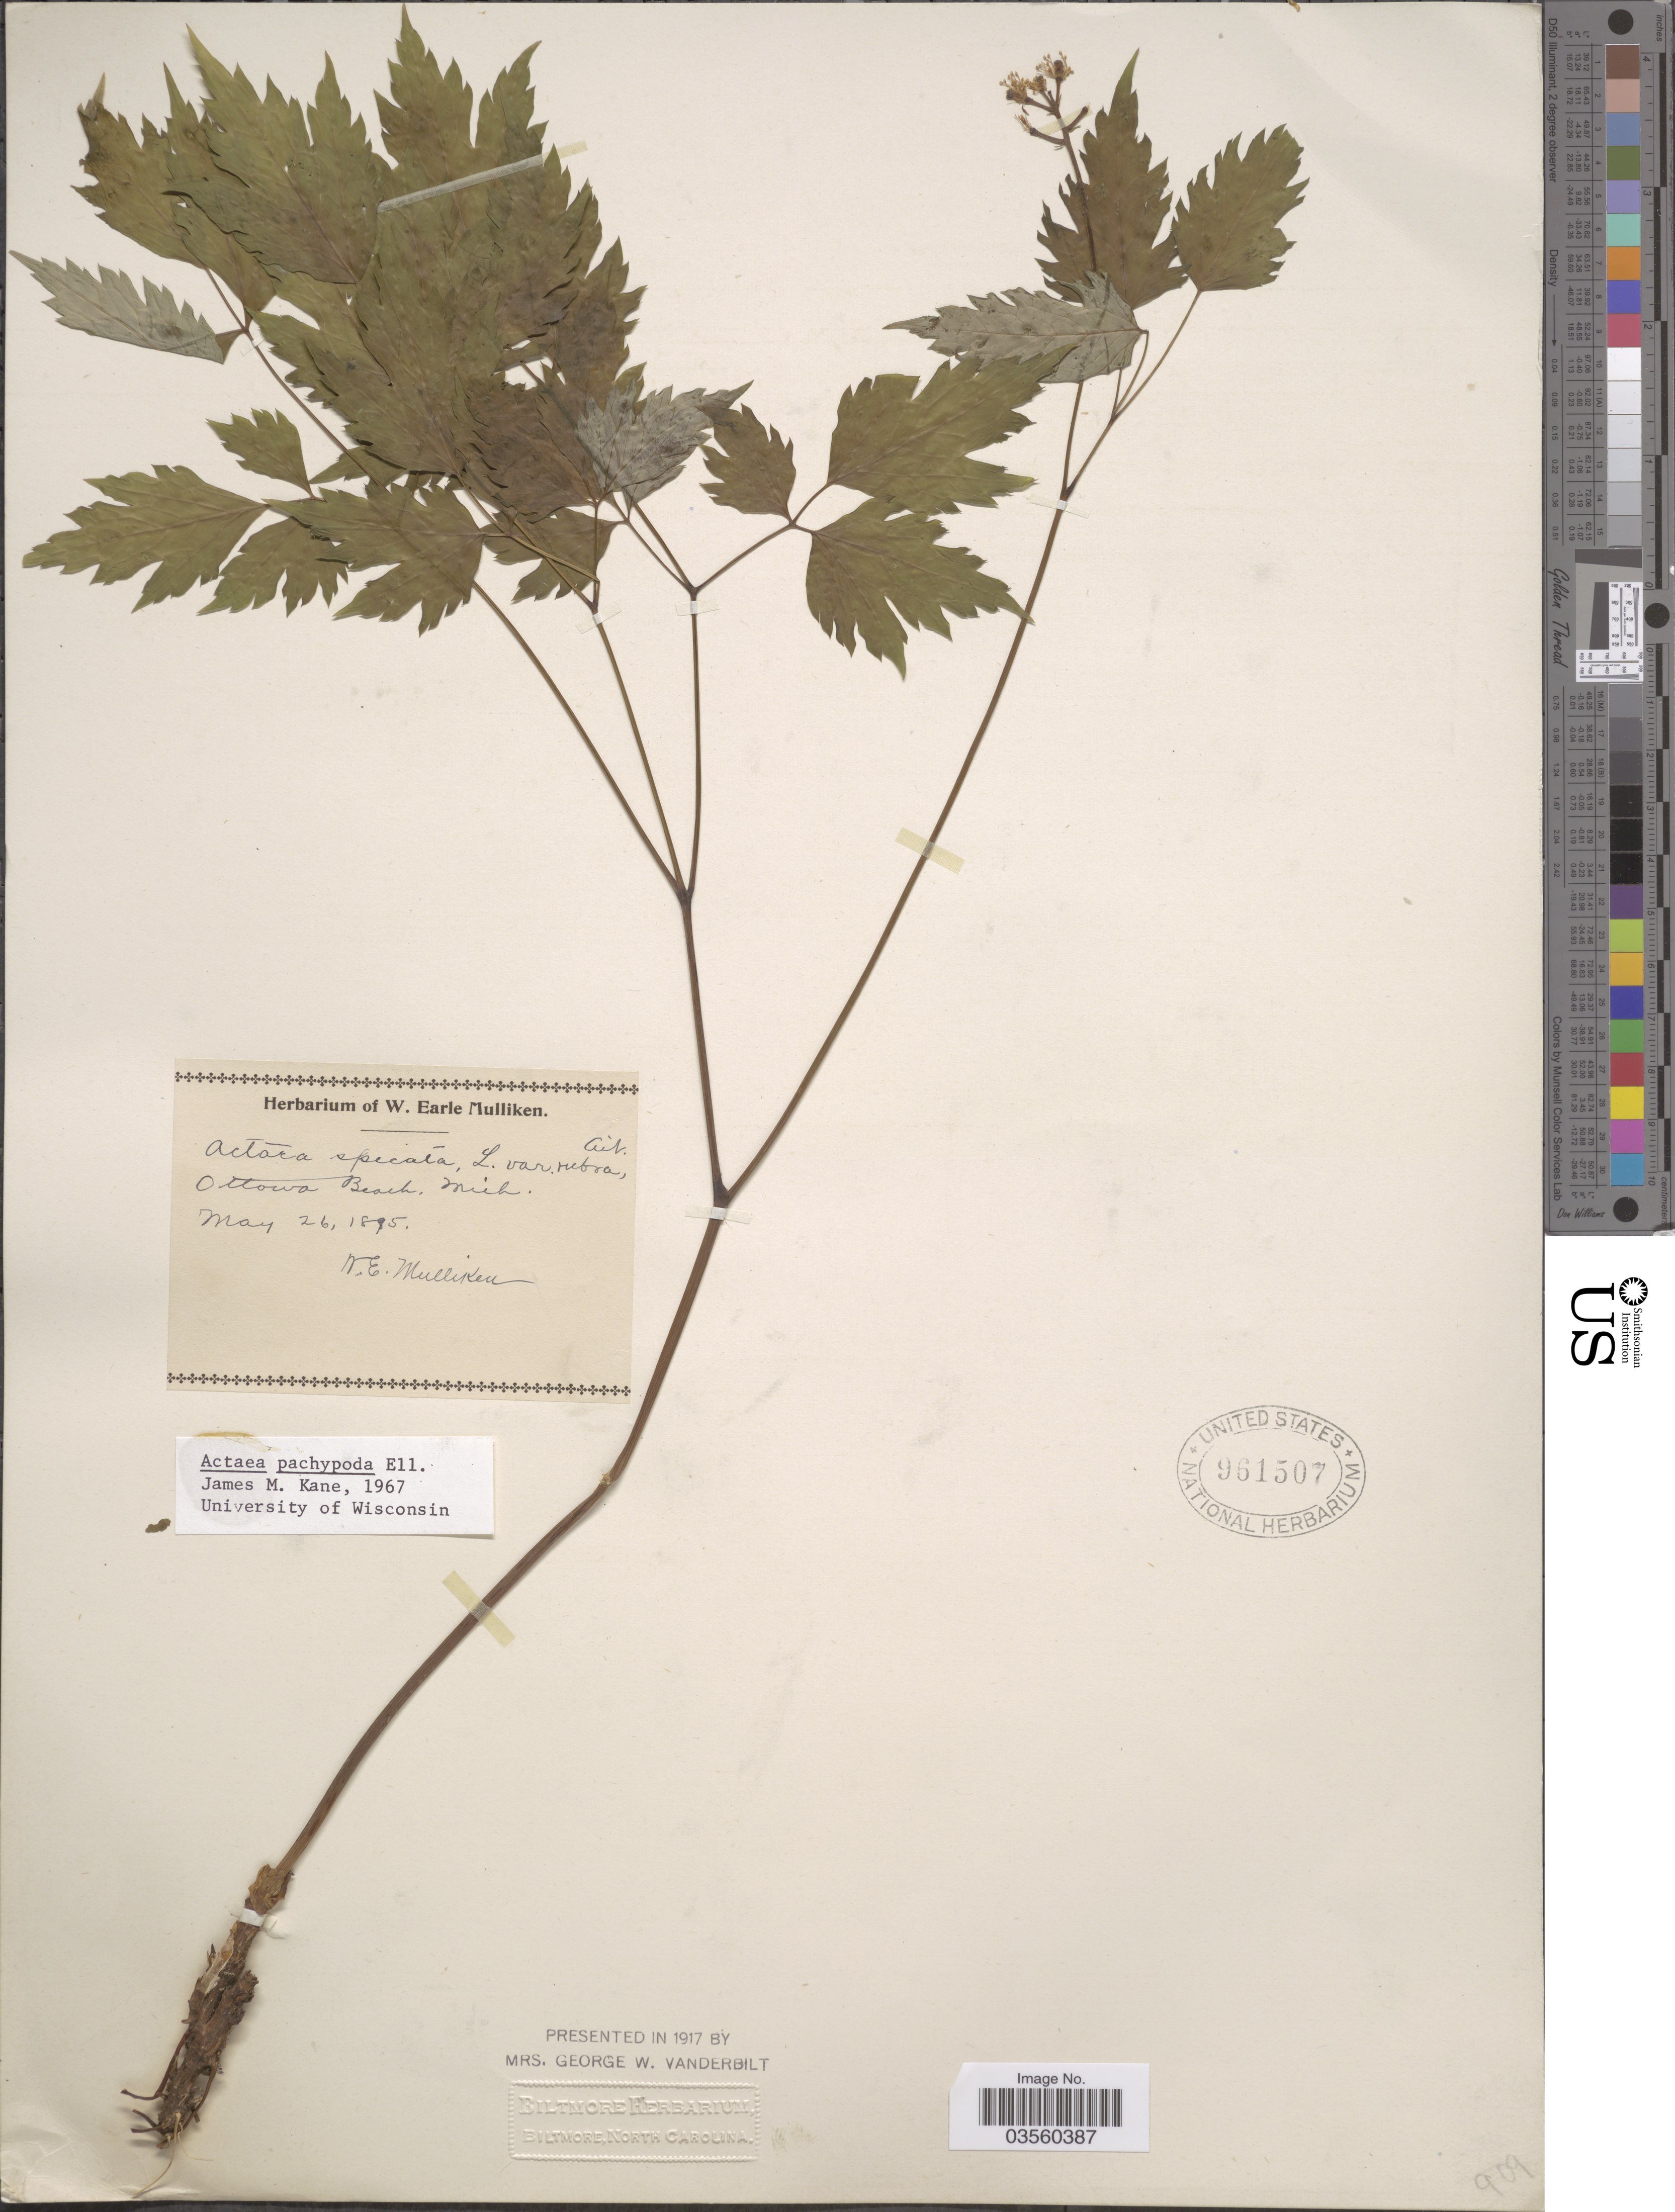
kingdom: Plantae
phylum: Tracheophyta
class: Magnoliopsida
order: Ranunculales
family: Ranunculaceae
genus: Actaea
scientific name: Actaea pachypoda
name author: Elliott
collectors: W. Mulliken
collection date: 1895-05-26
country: United States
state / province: Michigan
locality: Ottowa Beach.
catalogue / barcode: US 961507